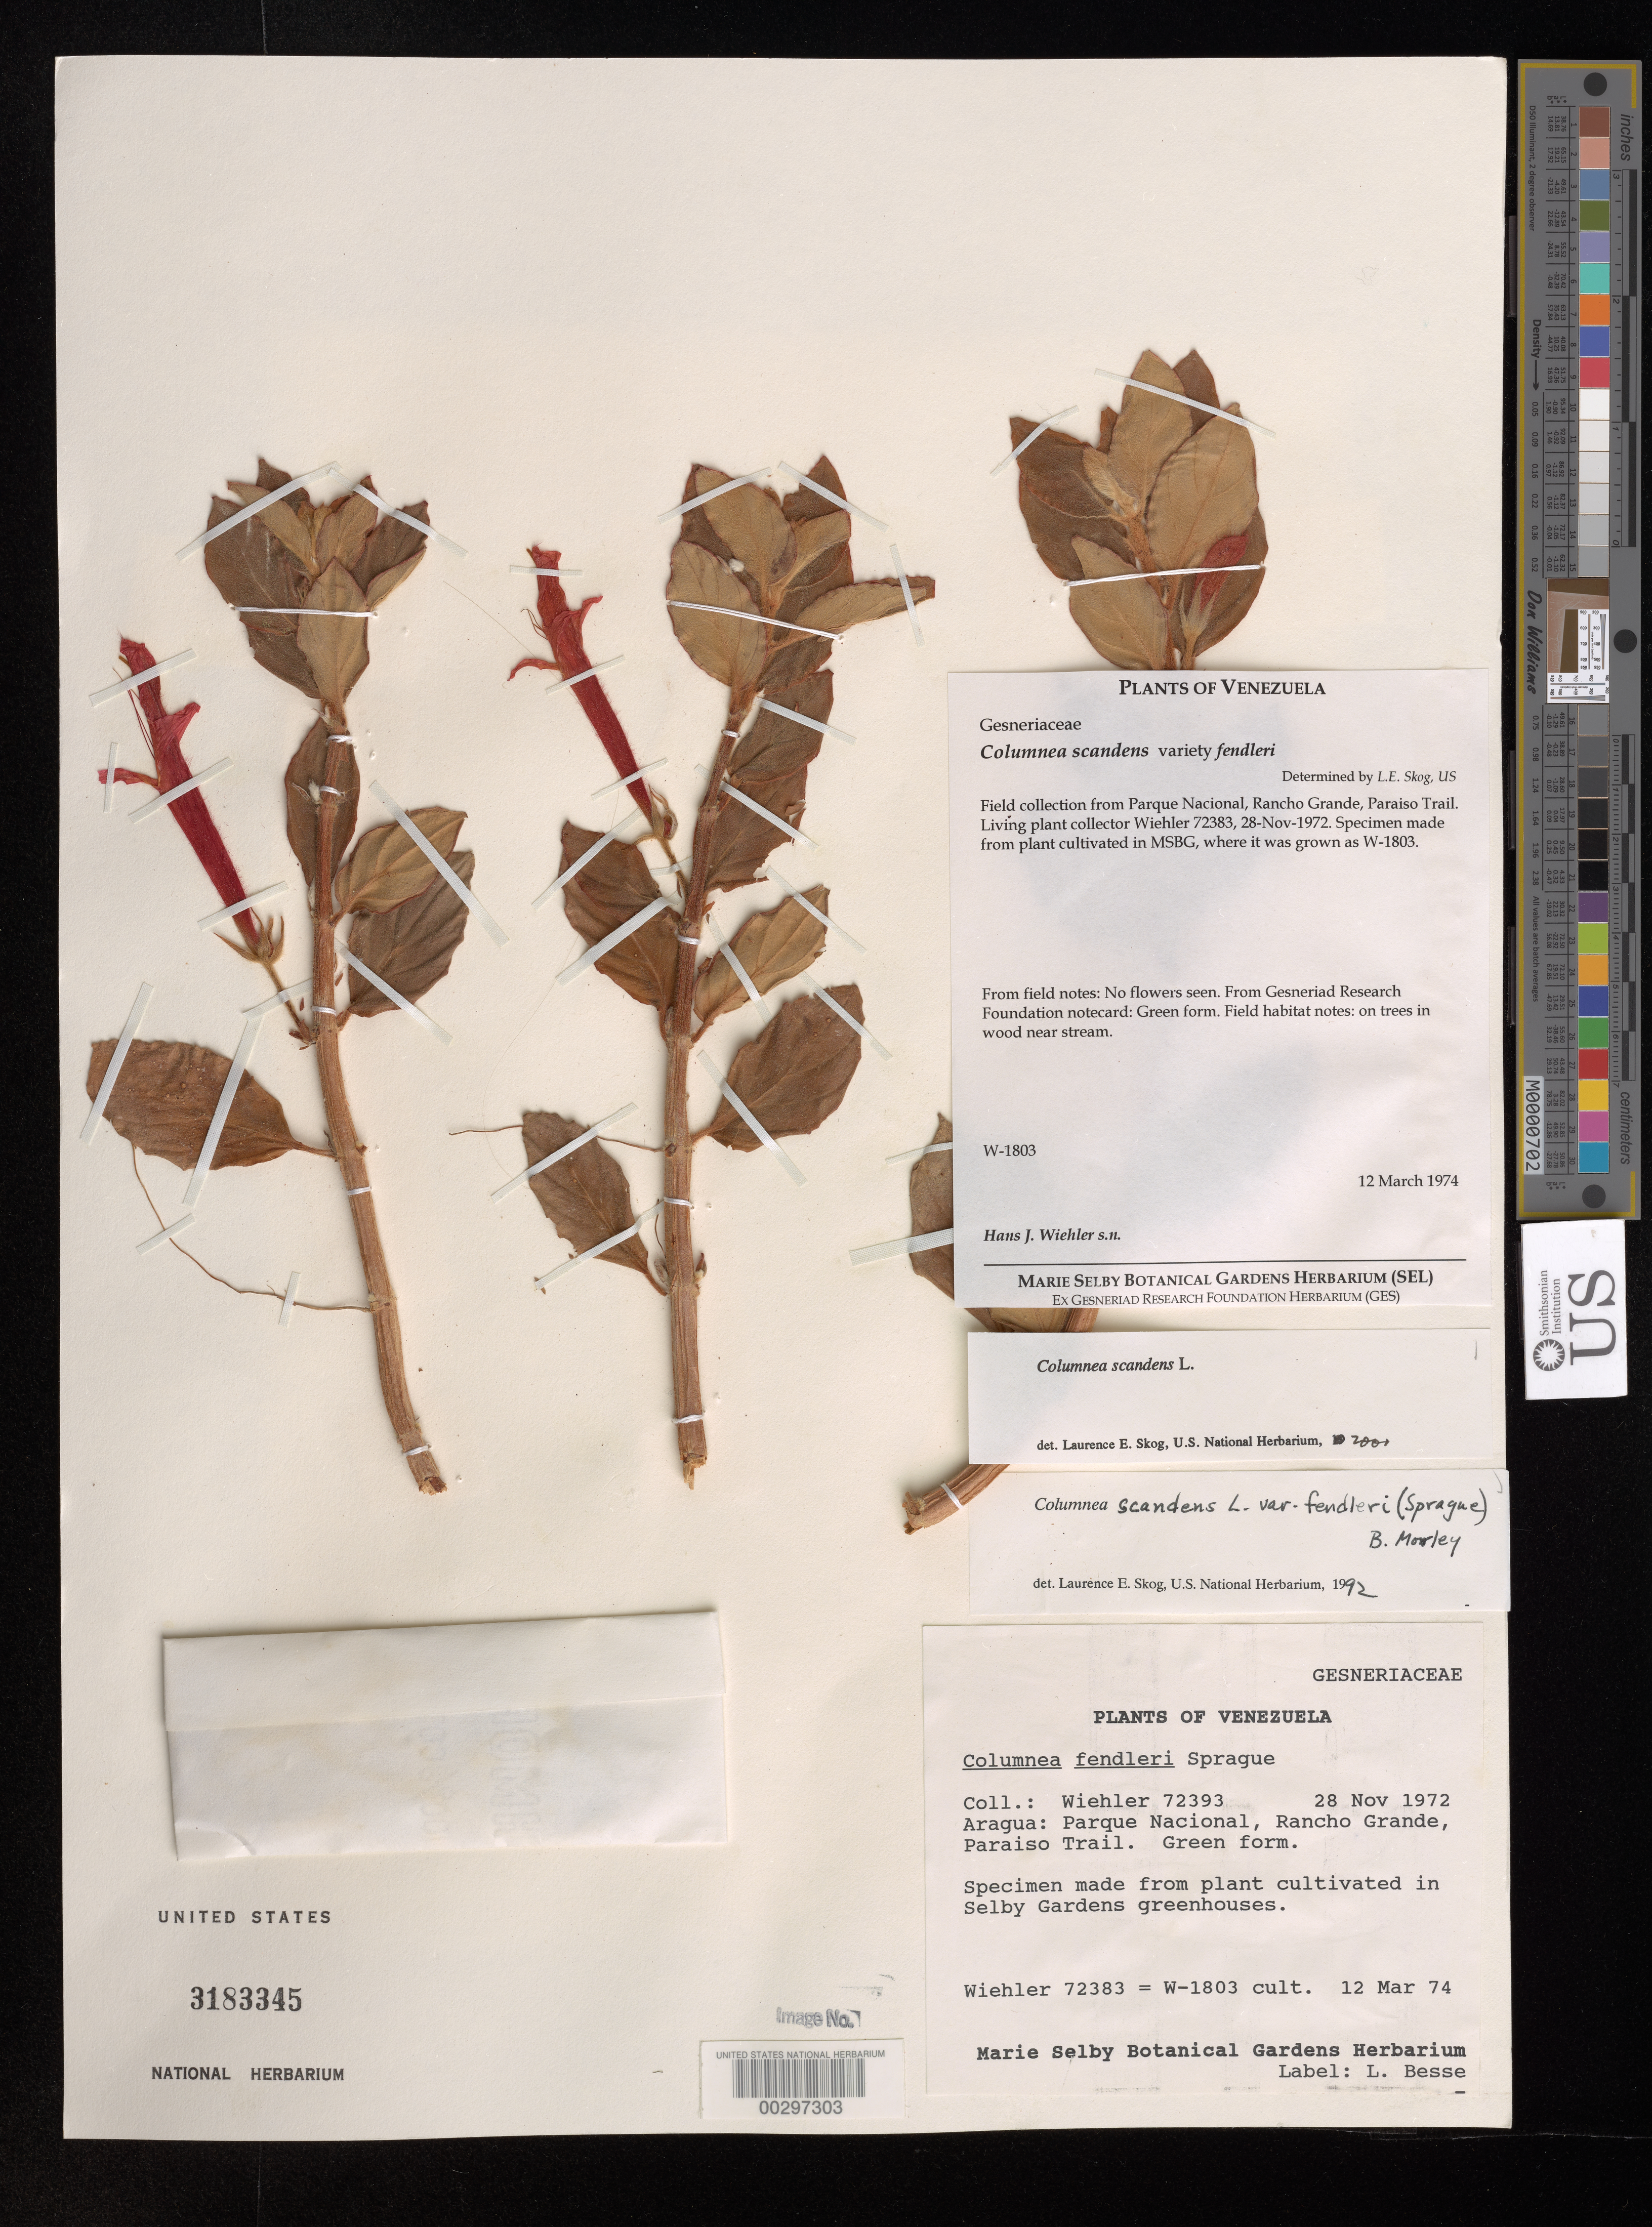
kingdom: Plantae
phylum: Tracheophyta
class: Magnoliopsida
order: Lamiales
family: Gesneriaceae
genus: Columnea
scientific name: Columnea scandens var. fendleri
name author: (Sprague) B.D. Morley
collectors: H. J. Wiehler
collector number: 72383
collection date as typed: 12 Mar 1974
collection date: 1974-03-12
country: United States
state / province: Florida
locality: Cultivated in Marie Selby Botanical Gardens greenhouses. W-1803 cult.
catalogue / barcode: US 3183345